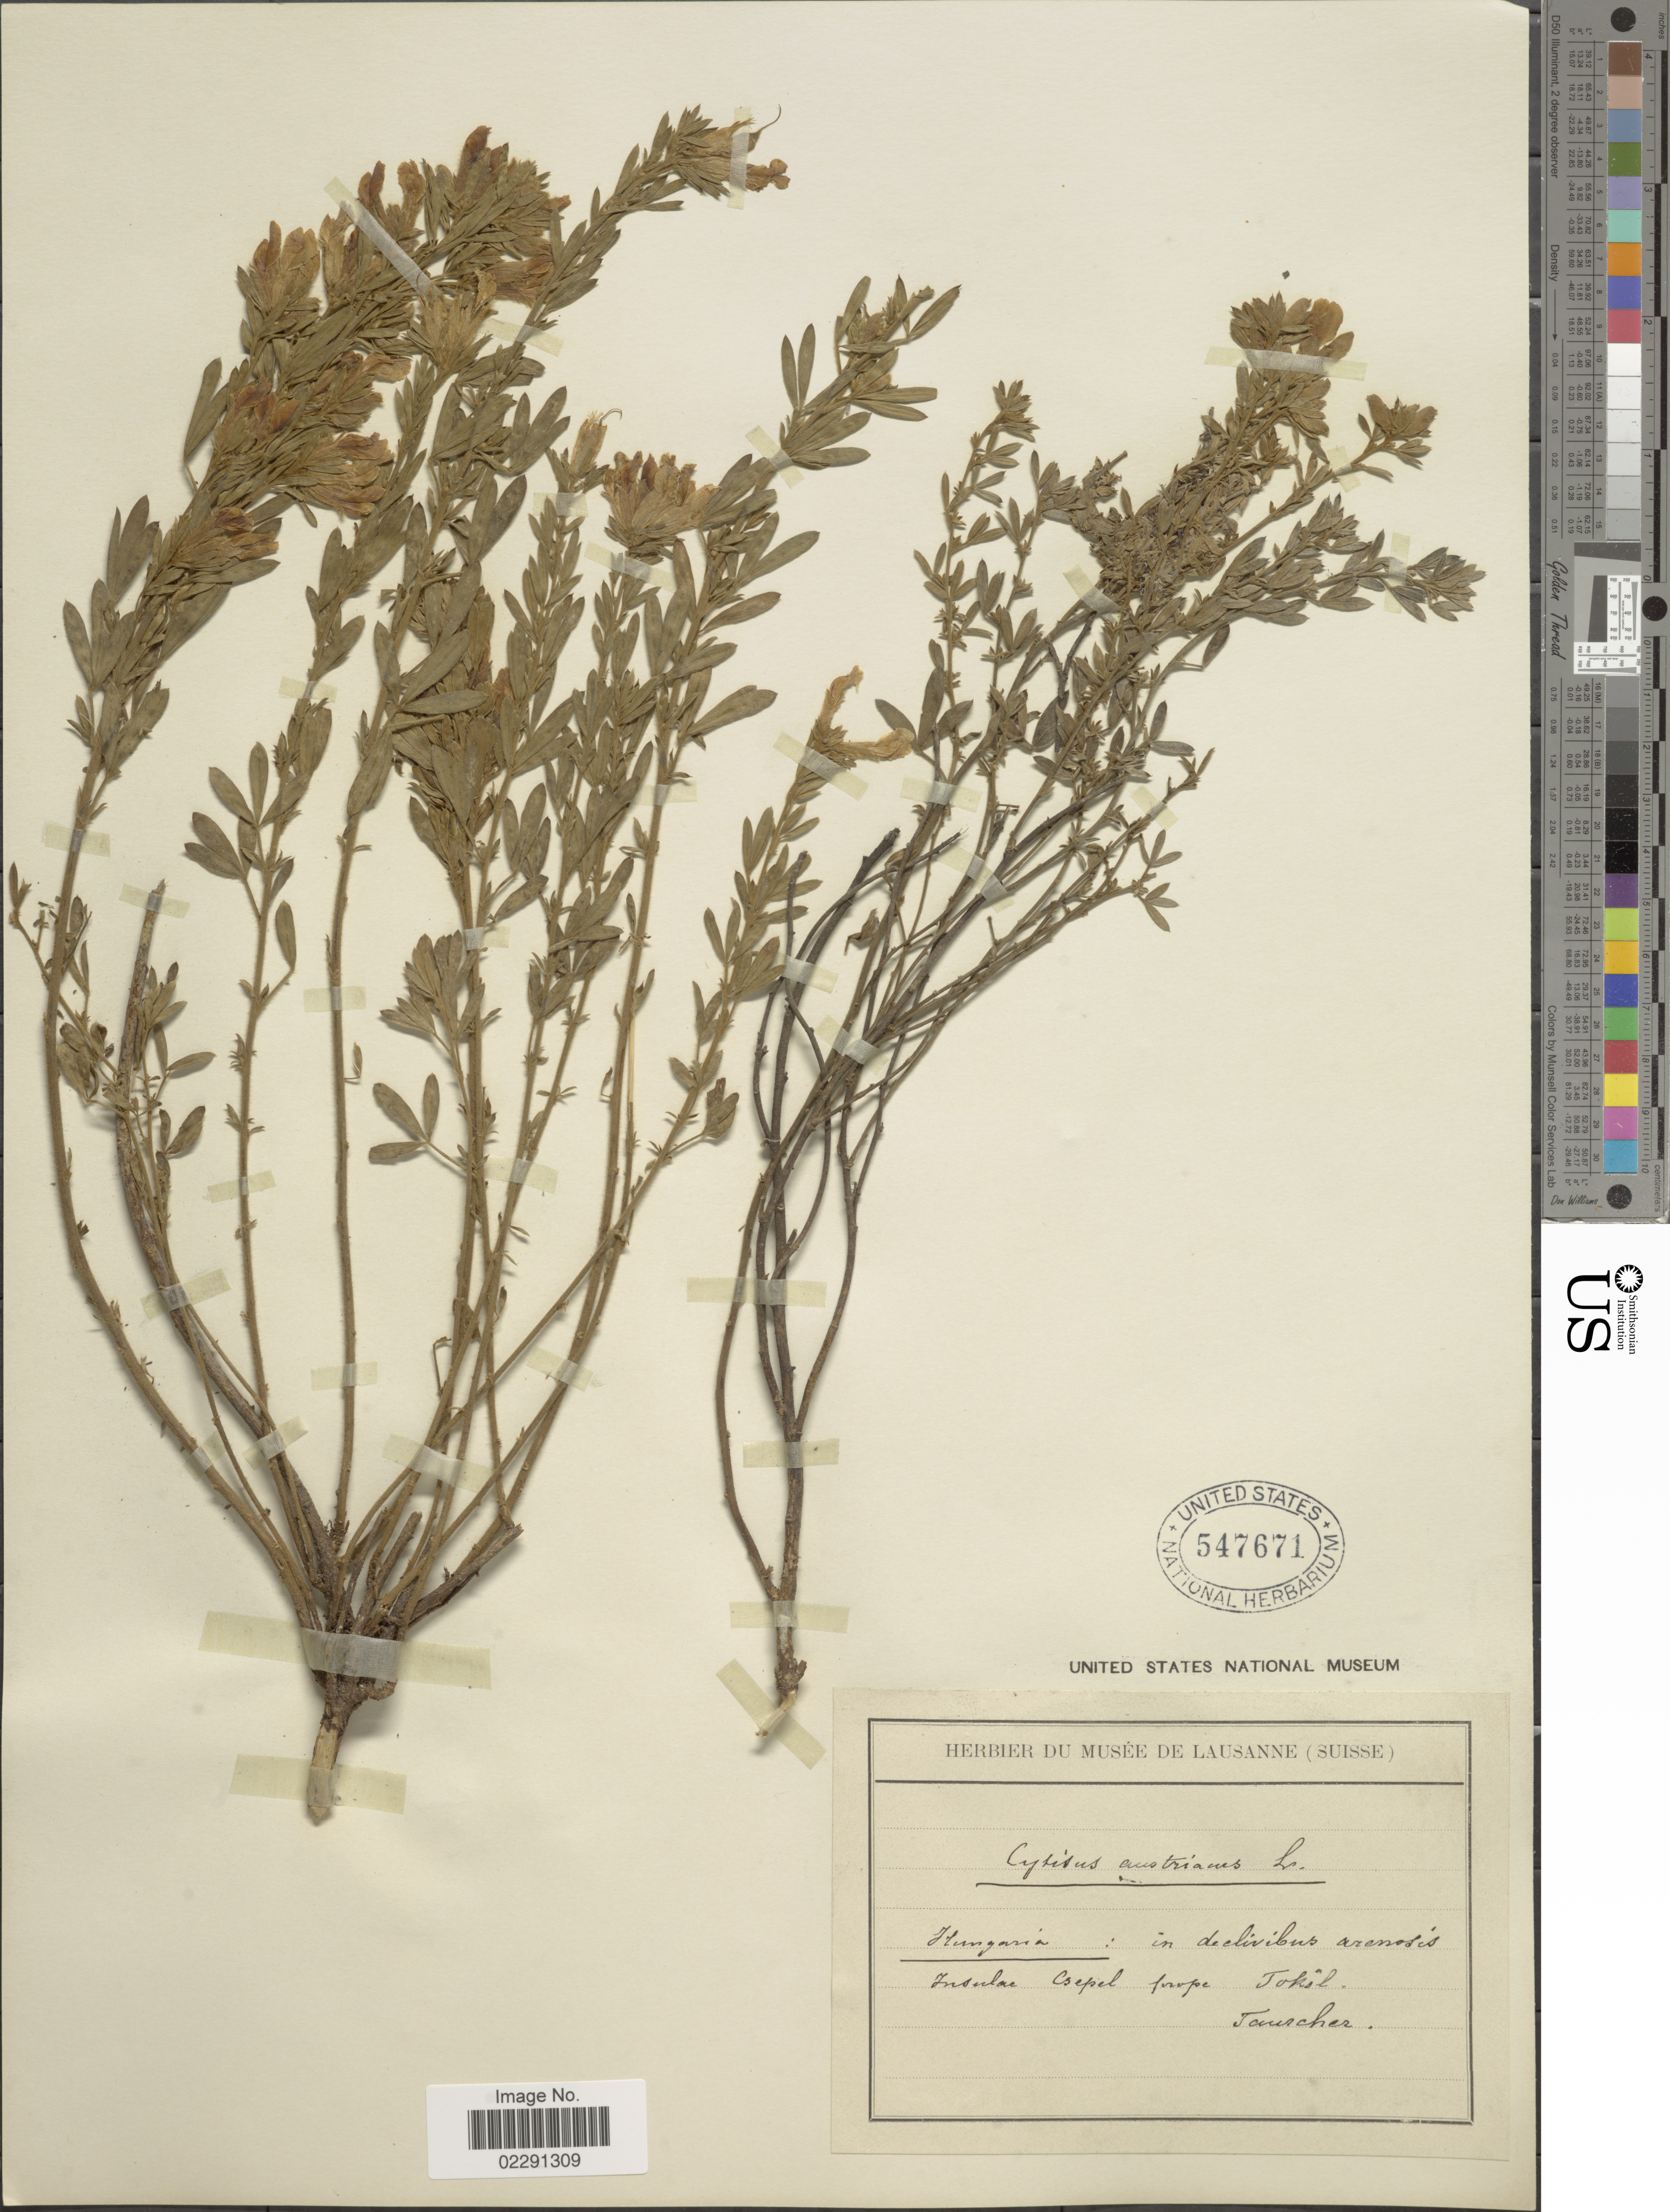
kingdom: Plantae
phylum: Tracheophyta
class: Magnoliopsida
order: Fabales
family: Fabaceae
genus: Cytisus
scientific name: Cytisus austriacus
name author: L.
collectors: Tauscher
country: Hungary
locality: In declivibus arenosis Insular Csepel prope Tokol. [interpreted]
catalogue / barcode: US 547671